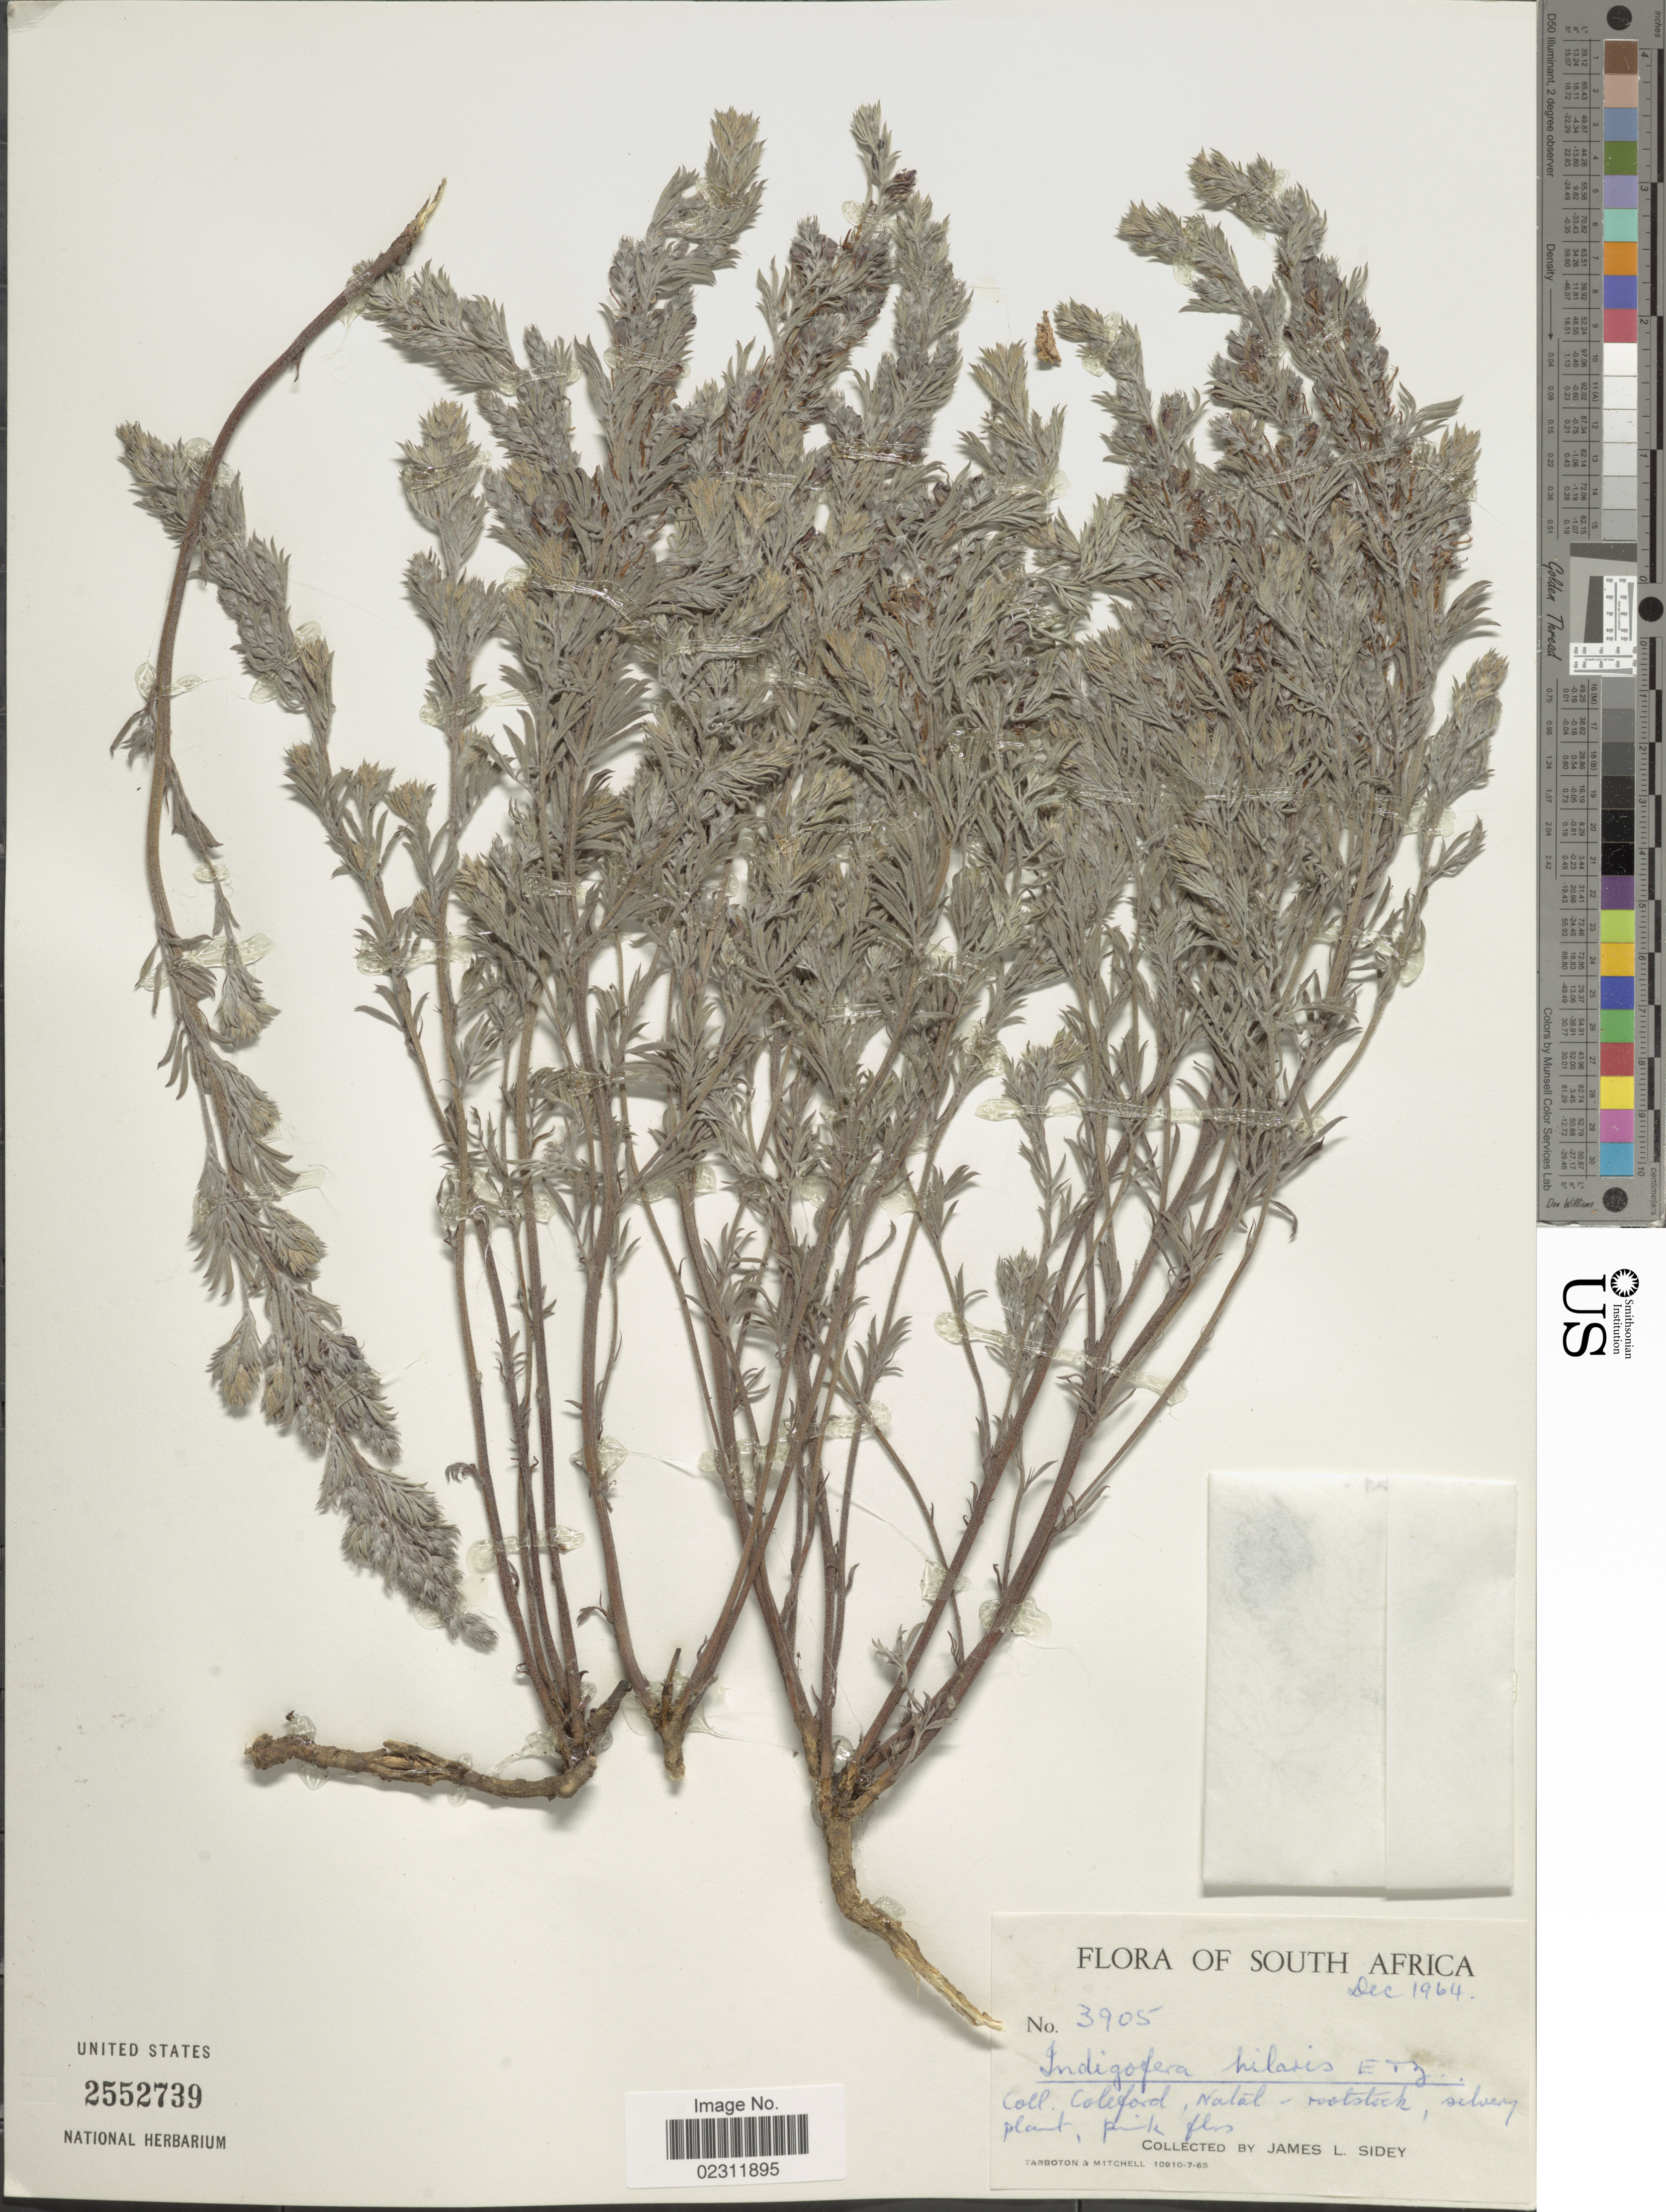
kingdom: Plantae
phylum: Tracheophyta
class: Magnoliopsida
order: Fabales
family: Fabaceae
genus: Indigofera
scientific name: Indigofera hilaris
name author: Eckl. & Zeyh.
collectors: J. L. Sidey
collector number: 3905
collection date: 1964-12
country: South Africa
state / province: KwaZulu-Natal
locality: Coleford, Natal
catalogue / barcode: US 2552739